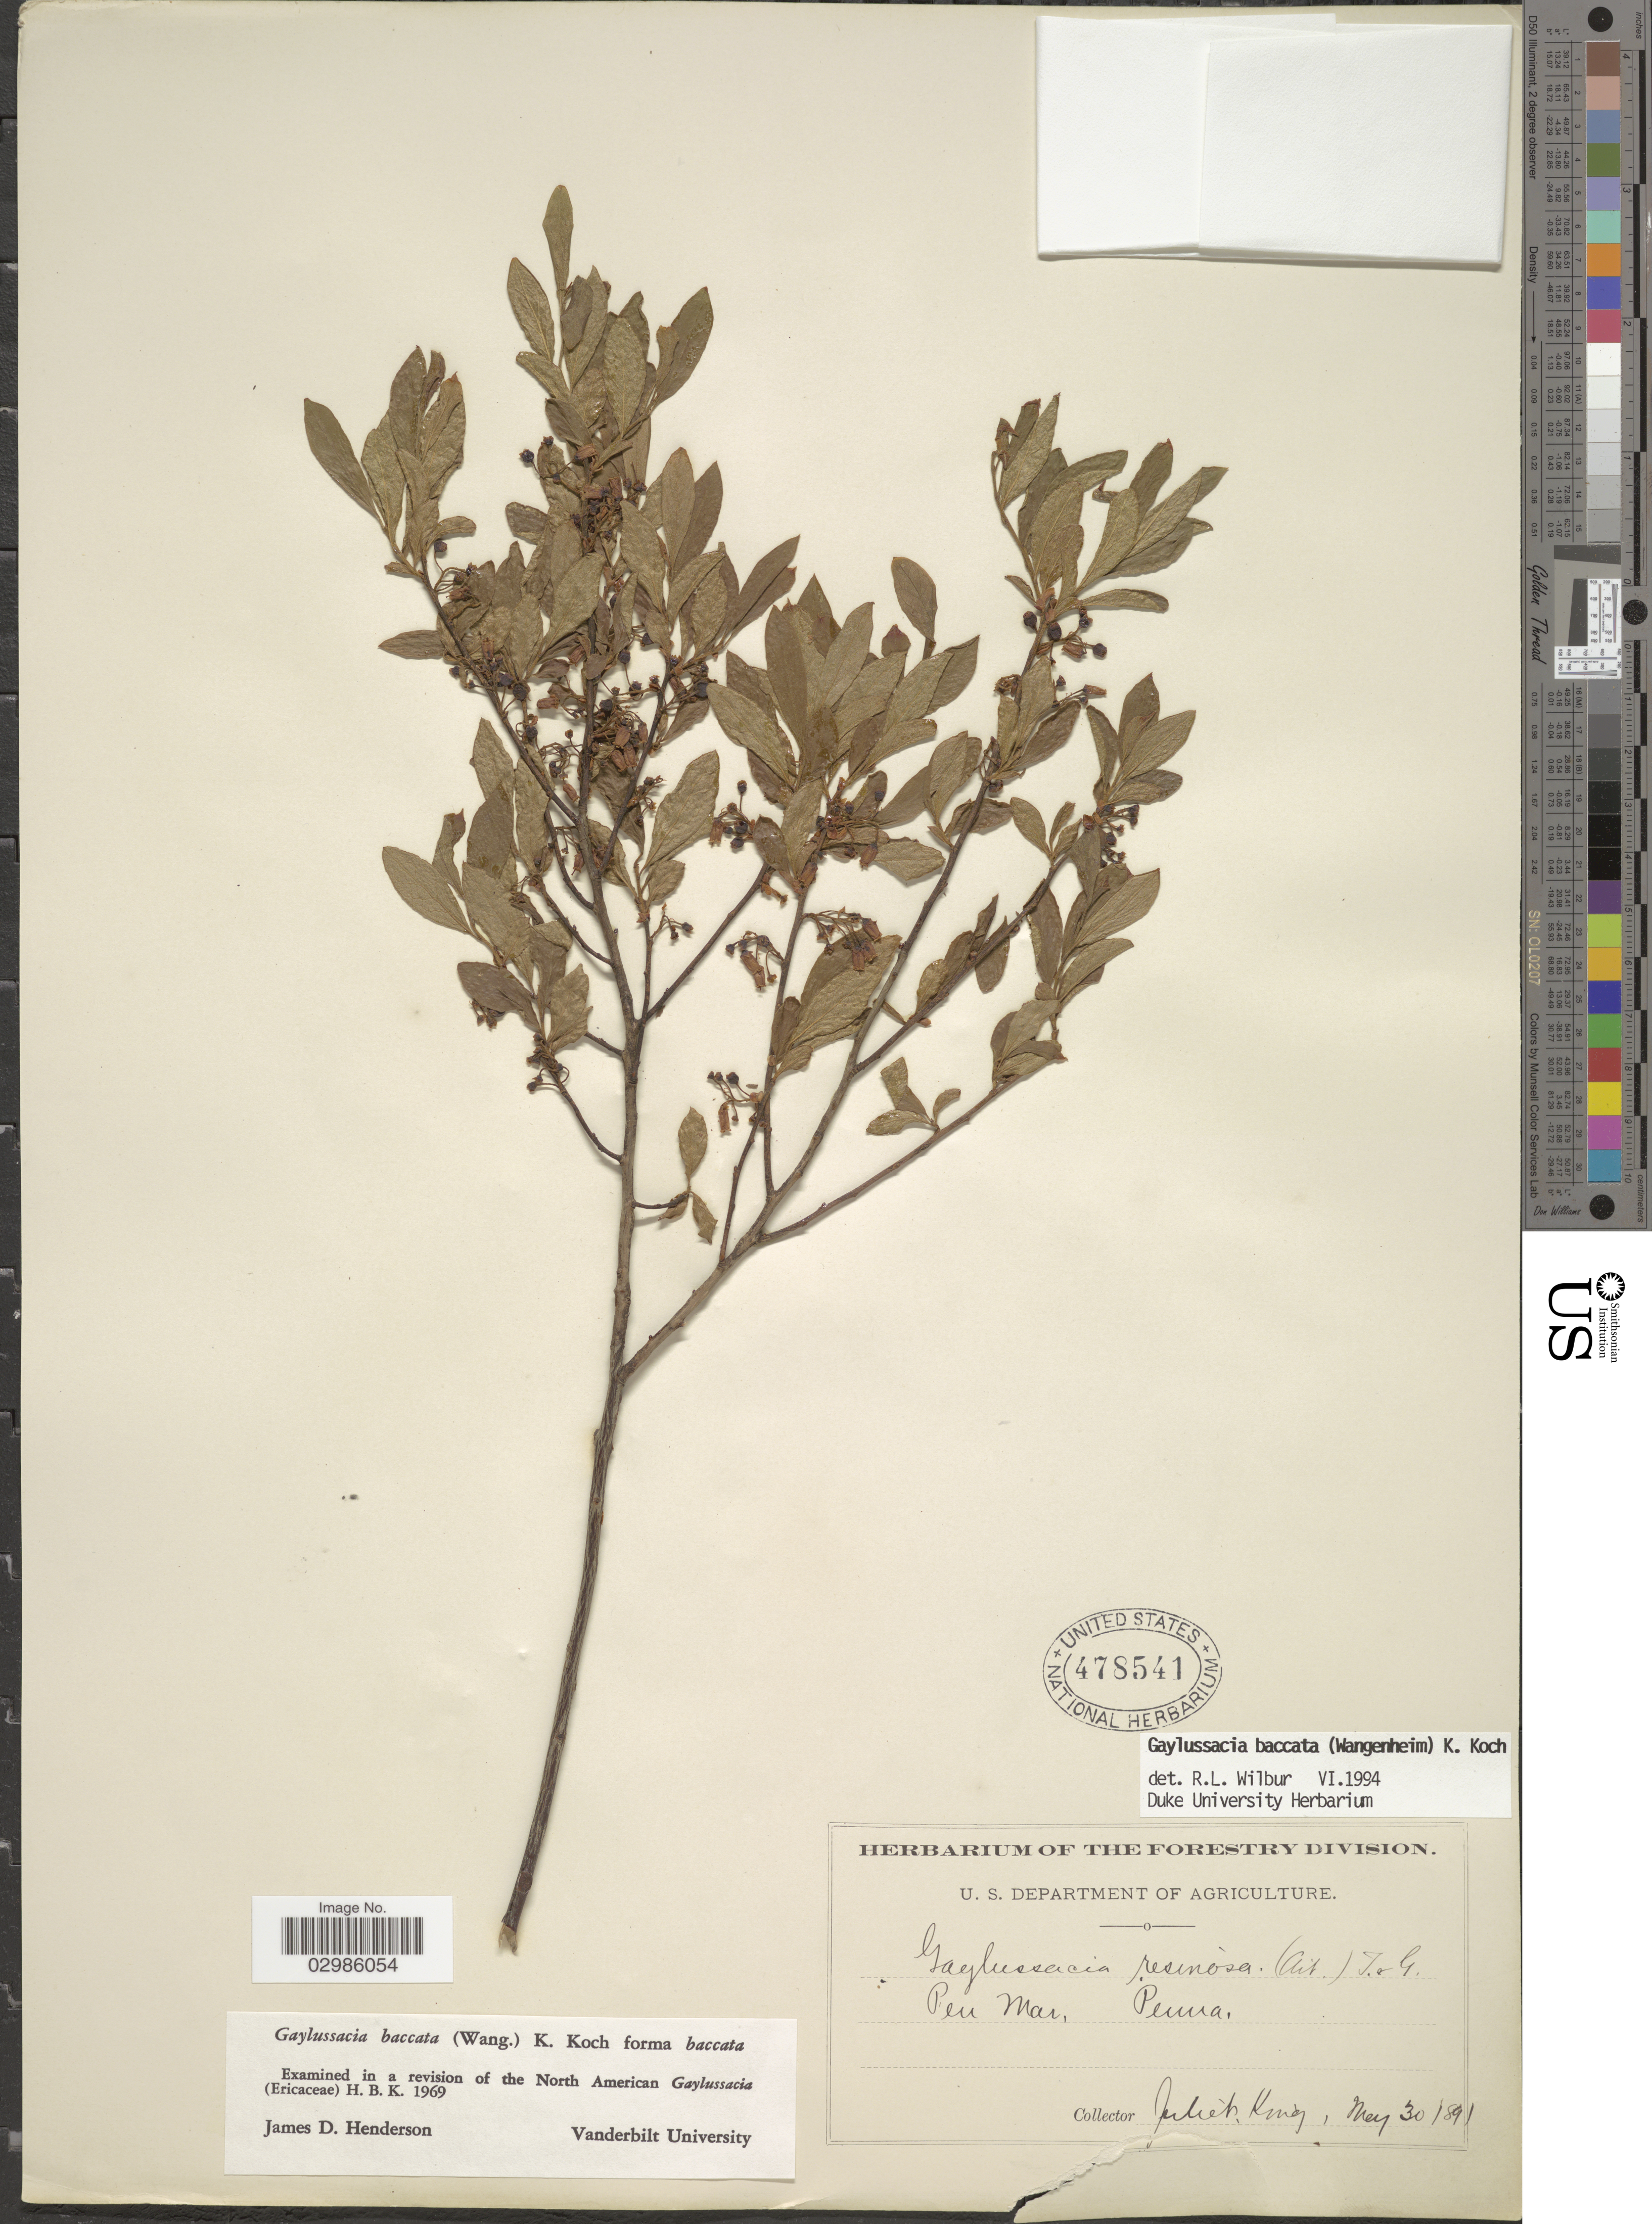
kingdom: Plantae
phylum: Tracheophyta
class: Magnoliopsida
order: Ericales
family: Ericaceae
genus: Gaylussacia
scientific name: Gaylussacia baccata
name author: (Wangenh.) K. Koch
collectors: J. King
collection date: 1891-05-30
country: United States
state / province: Pennsylvania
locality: Pen mar.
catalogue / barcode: US 478541